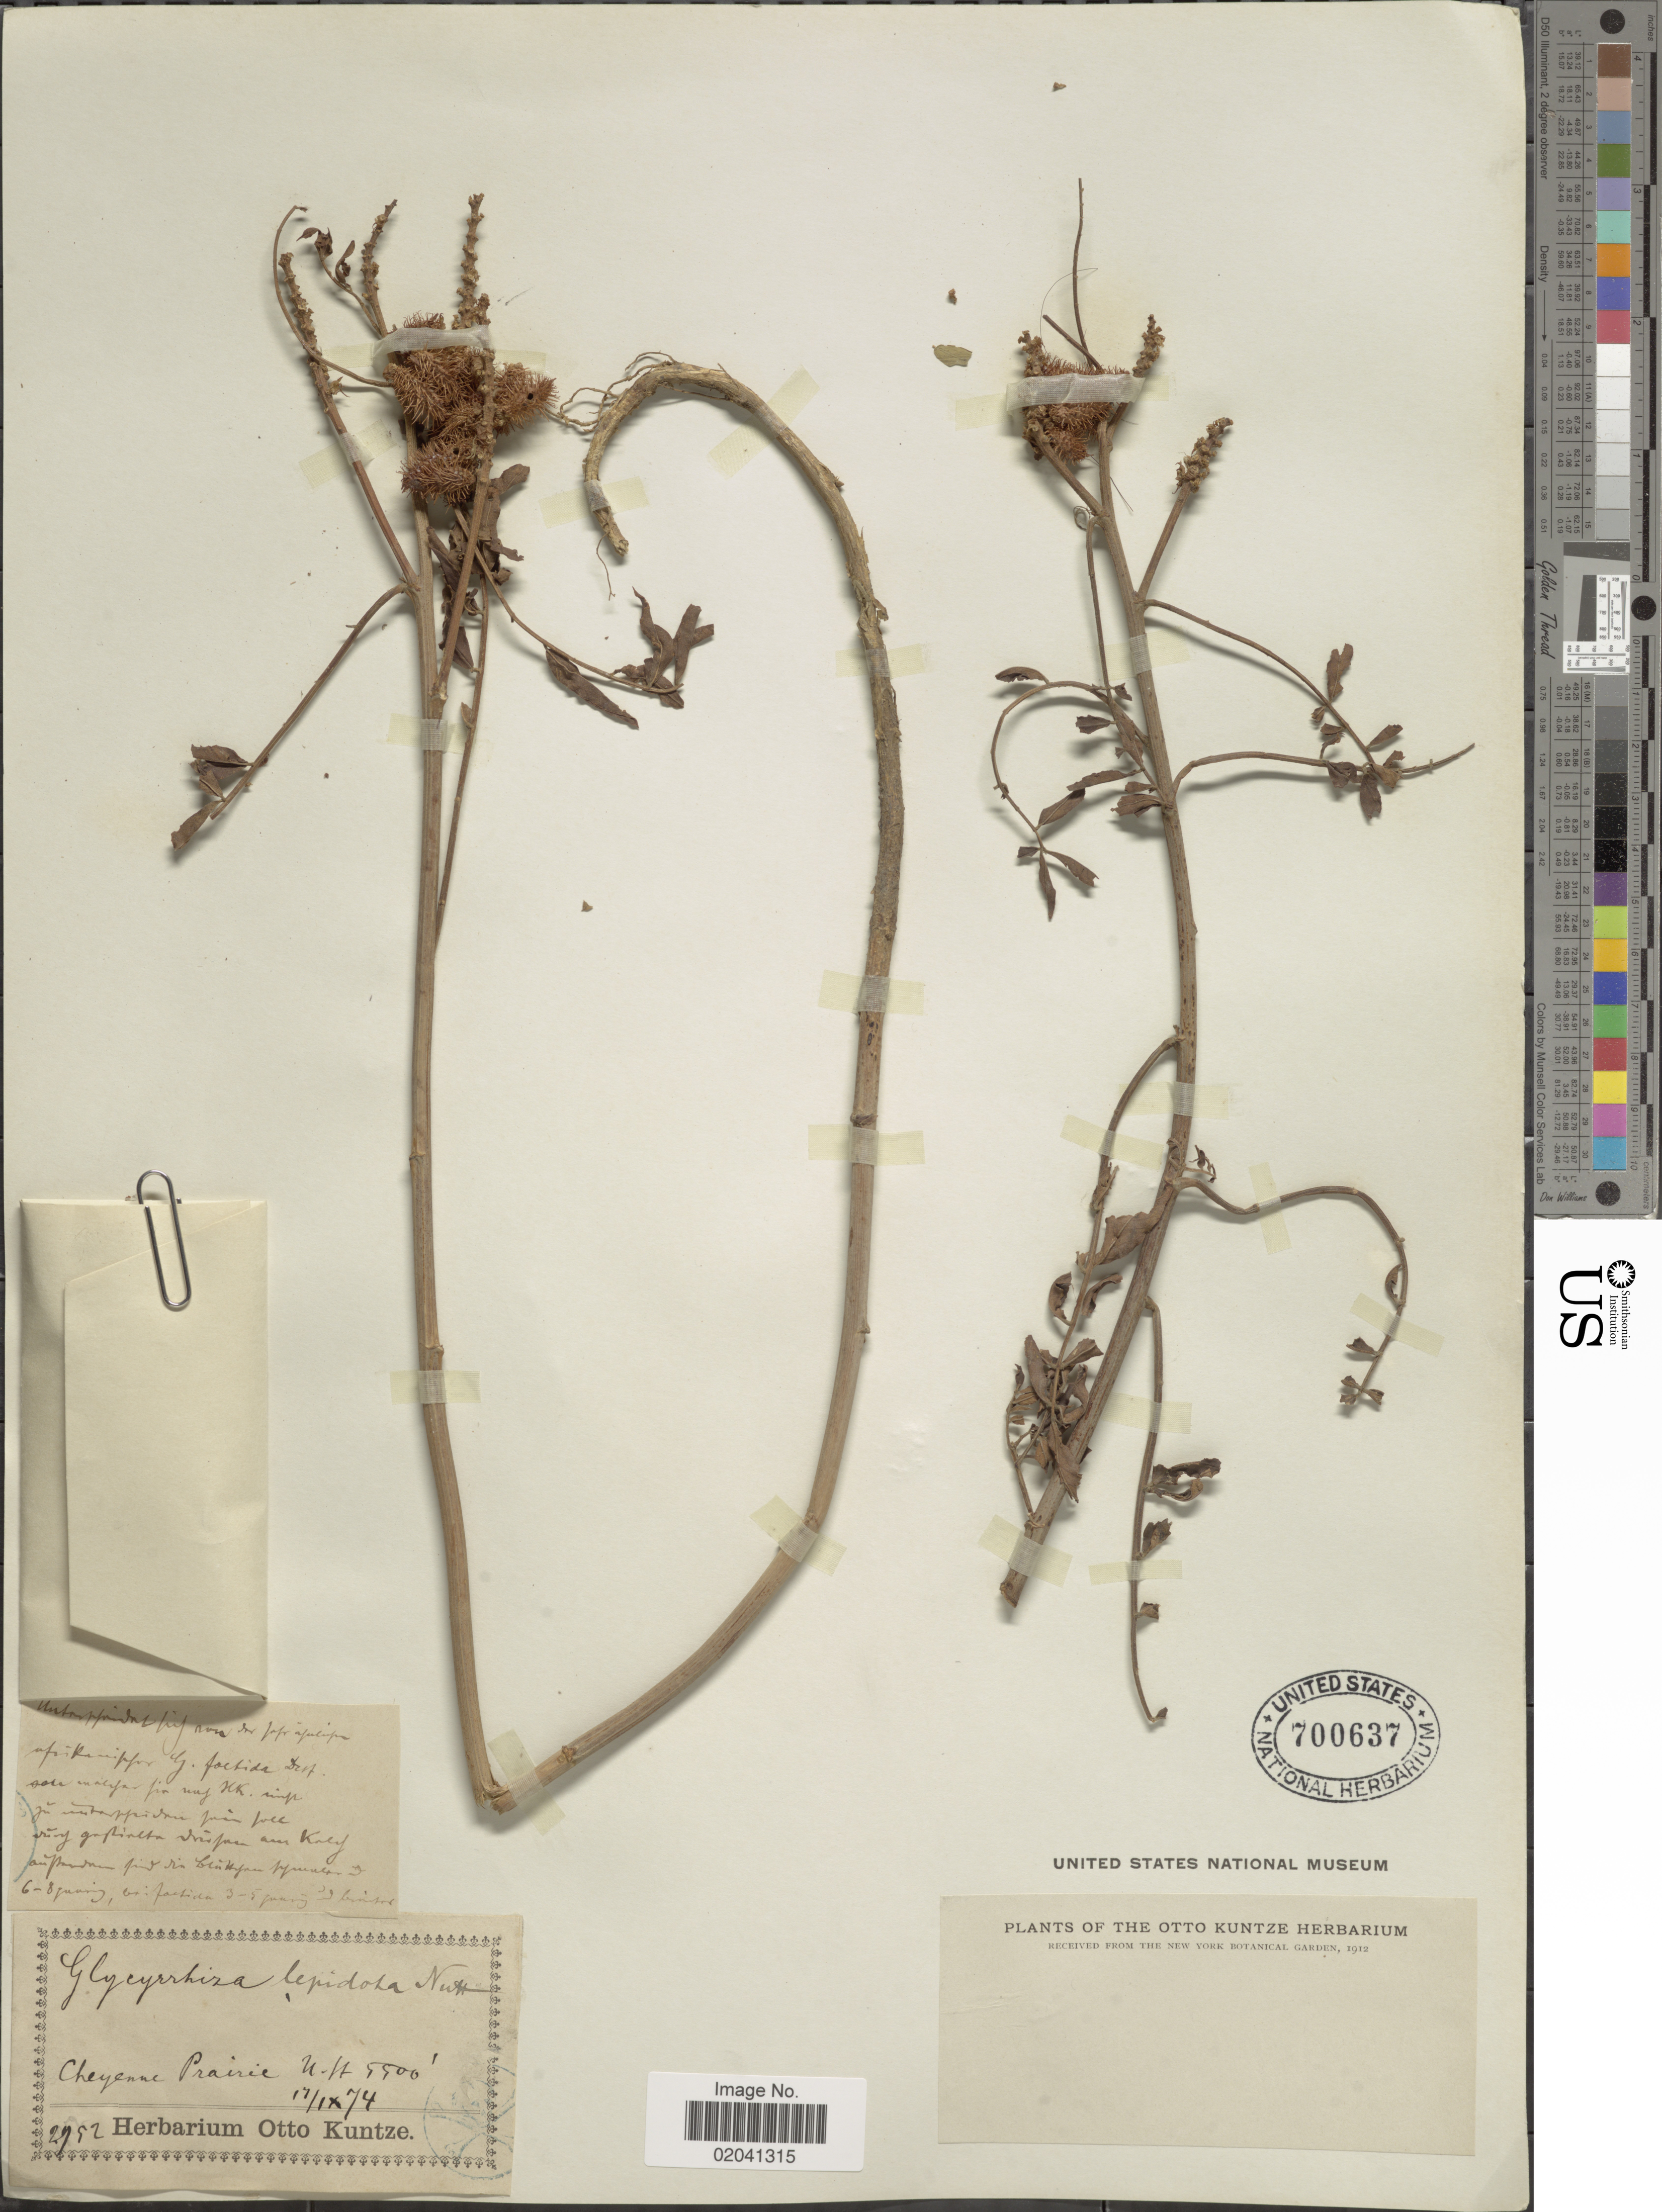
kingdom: Plantae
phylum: Tracheophyta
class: Magnoliopsida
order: Fabales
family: Fabaceae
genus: Glycyrrhiza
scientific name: Glycyrrhiza lepidota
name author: Pursh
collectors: ex Herb. O. Kuntze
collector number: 2952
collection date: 1874-09-17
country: United States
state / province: Wyoming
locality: Cheyenne Prairie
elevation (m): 1676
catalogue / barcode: US 700637